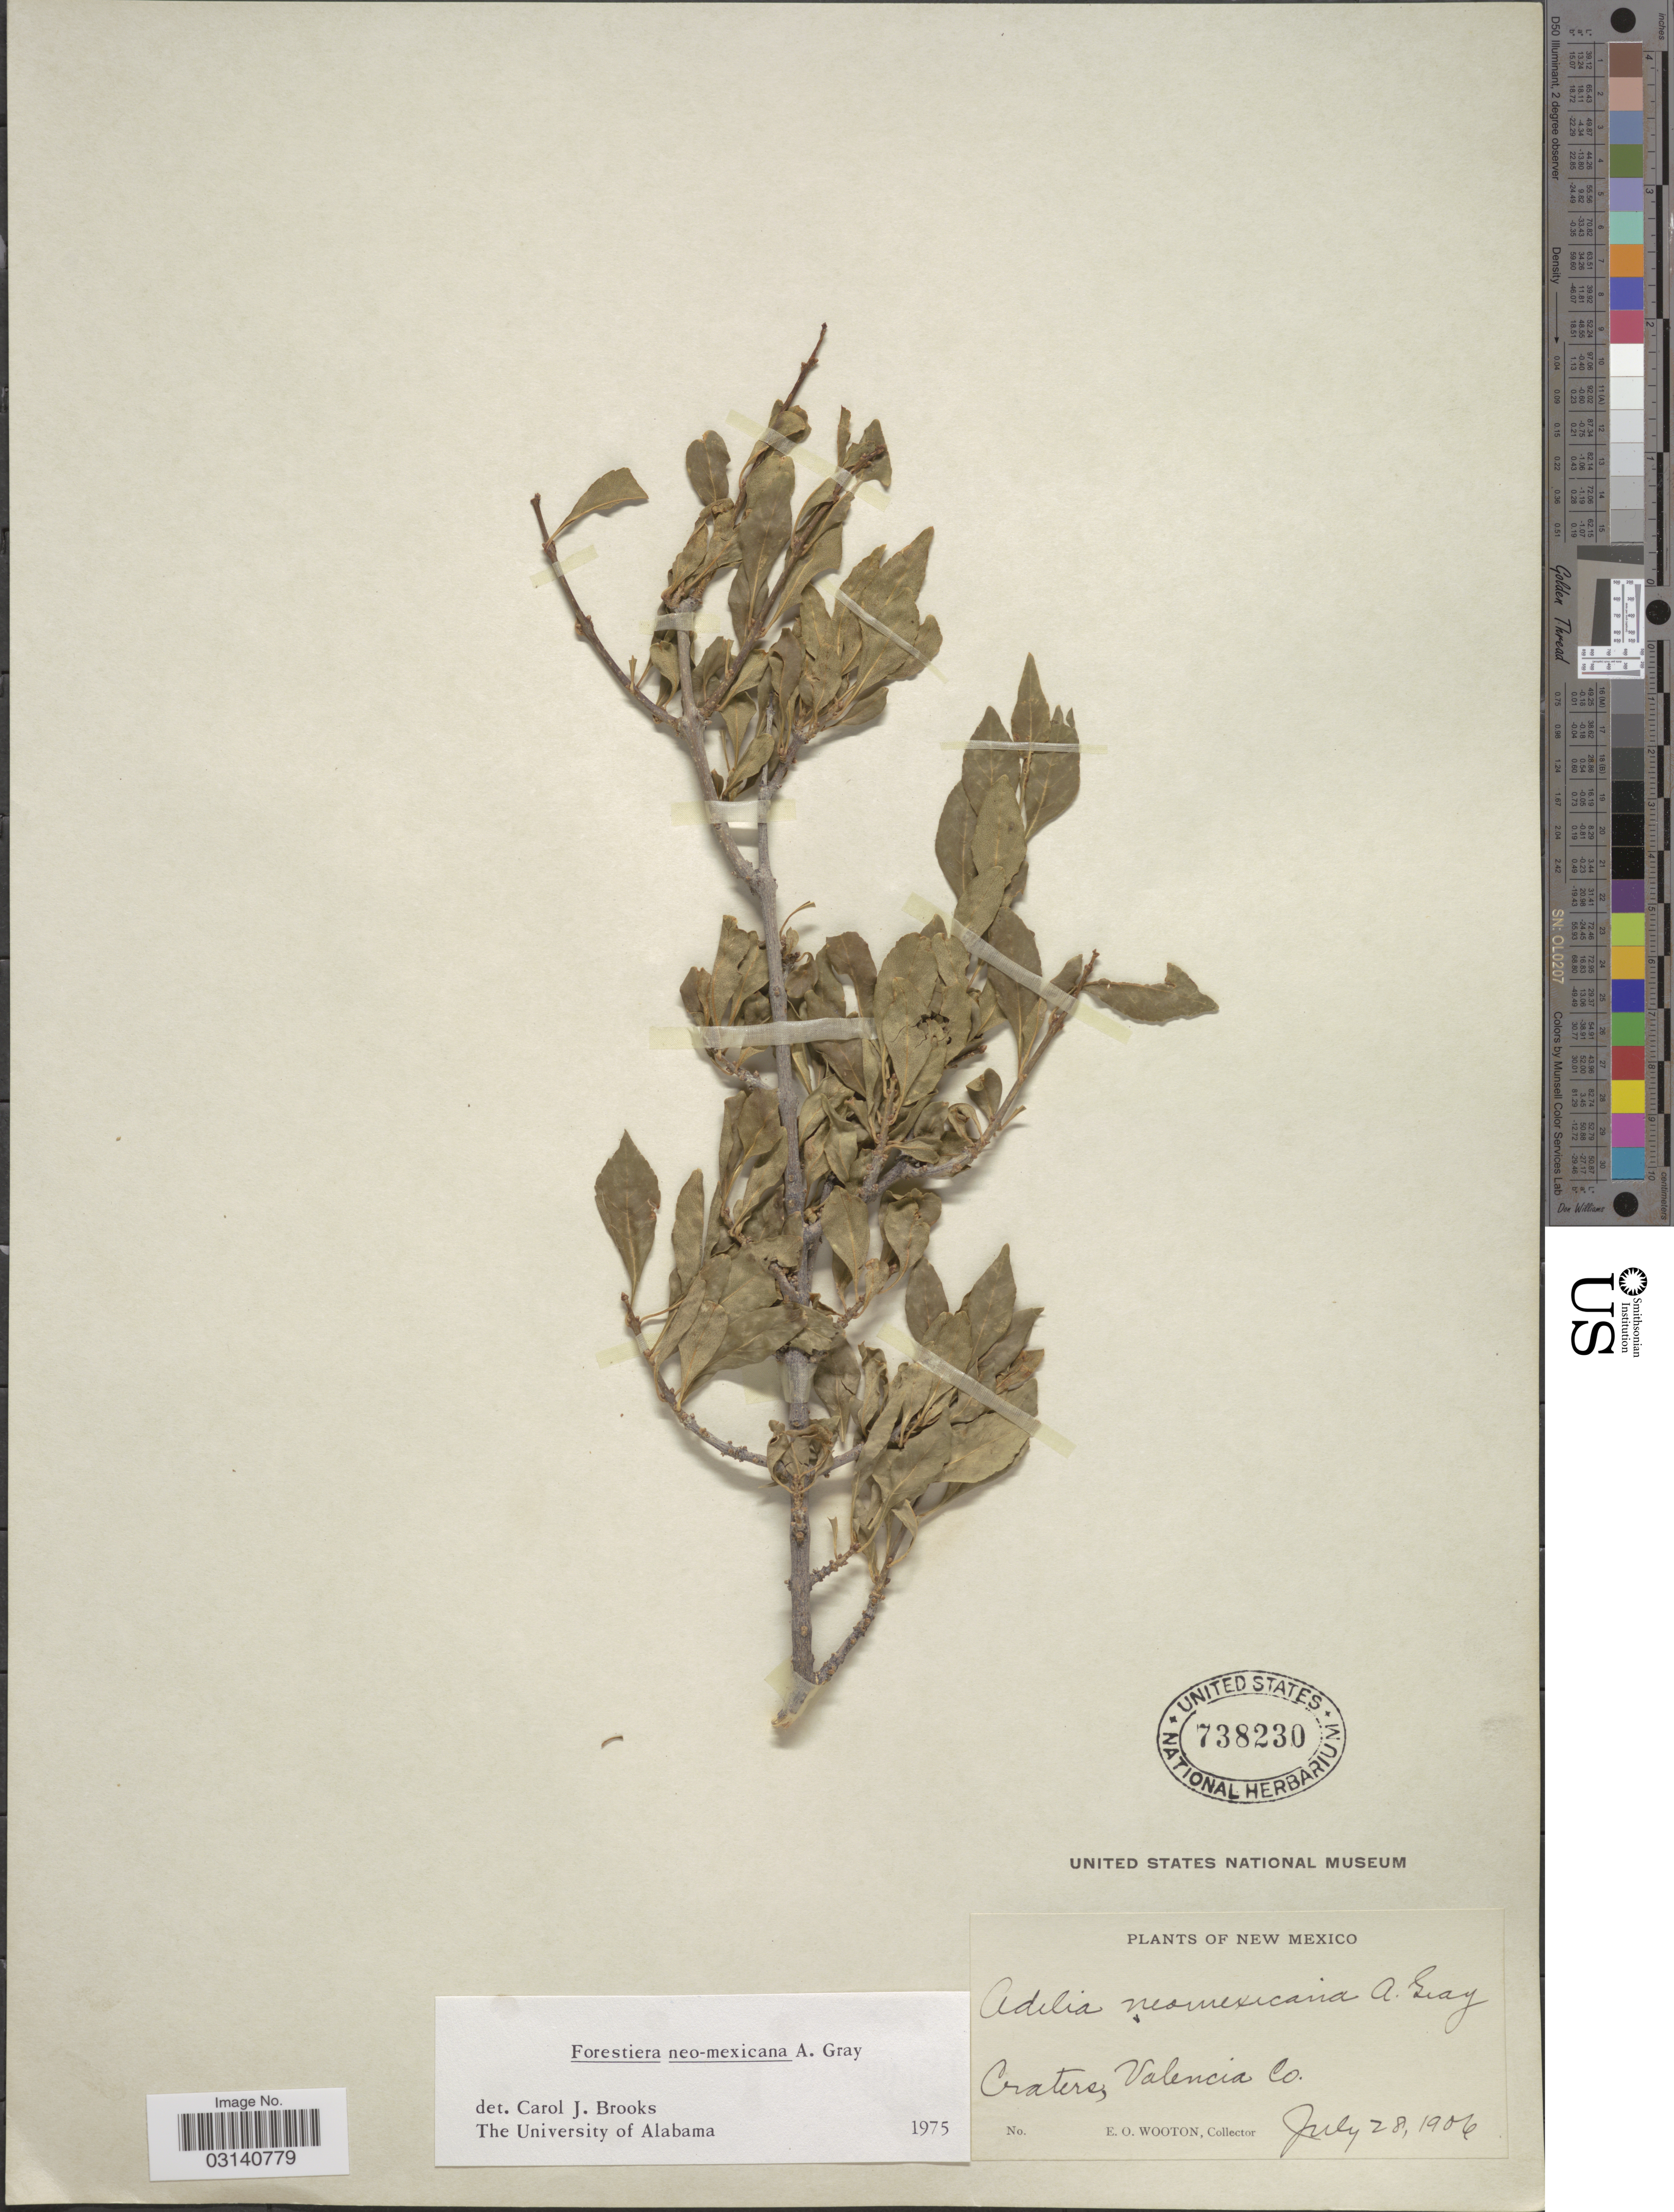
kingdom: Plantae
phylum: Tracheophyta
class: Magnoliopsida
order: Lamiales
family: Oleaceae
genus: Forestiera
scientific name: Forestiera neomexicana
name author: A. Gray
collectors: E. O. Wooton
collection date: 1906-07-28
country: United States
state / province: New Mexico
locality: Craters, Valencia Co.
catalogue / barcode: US 738230